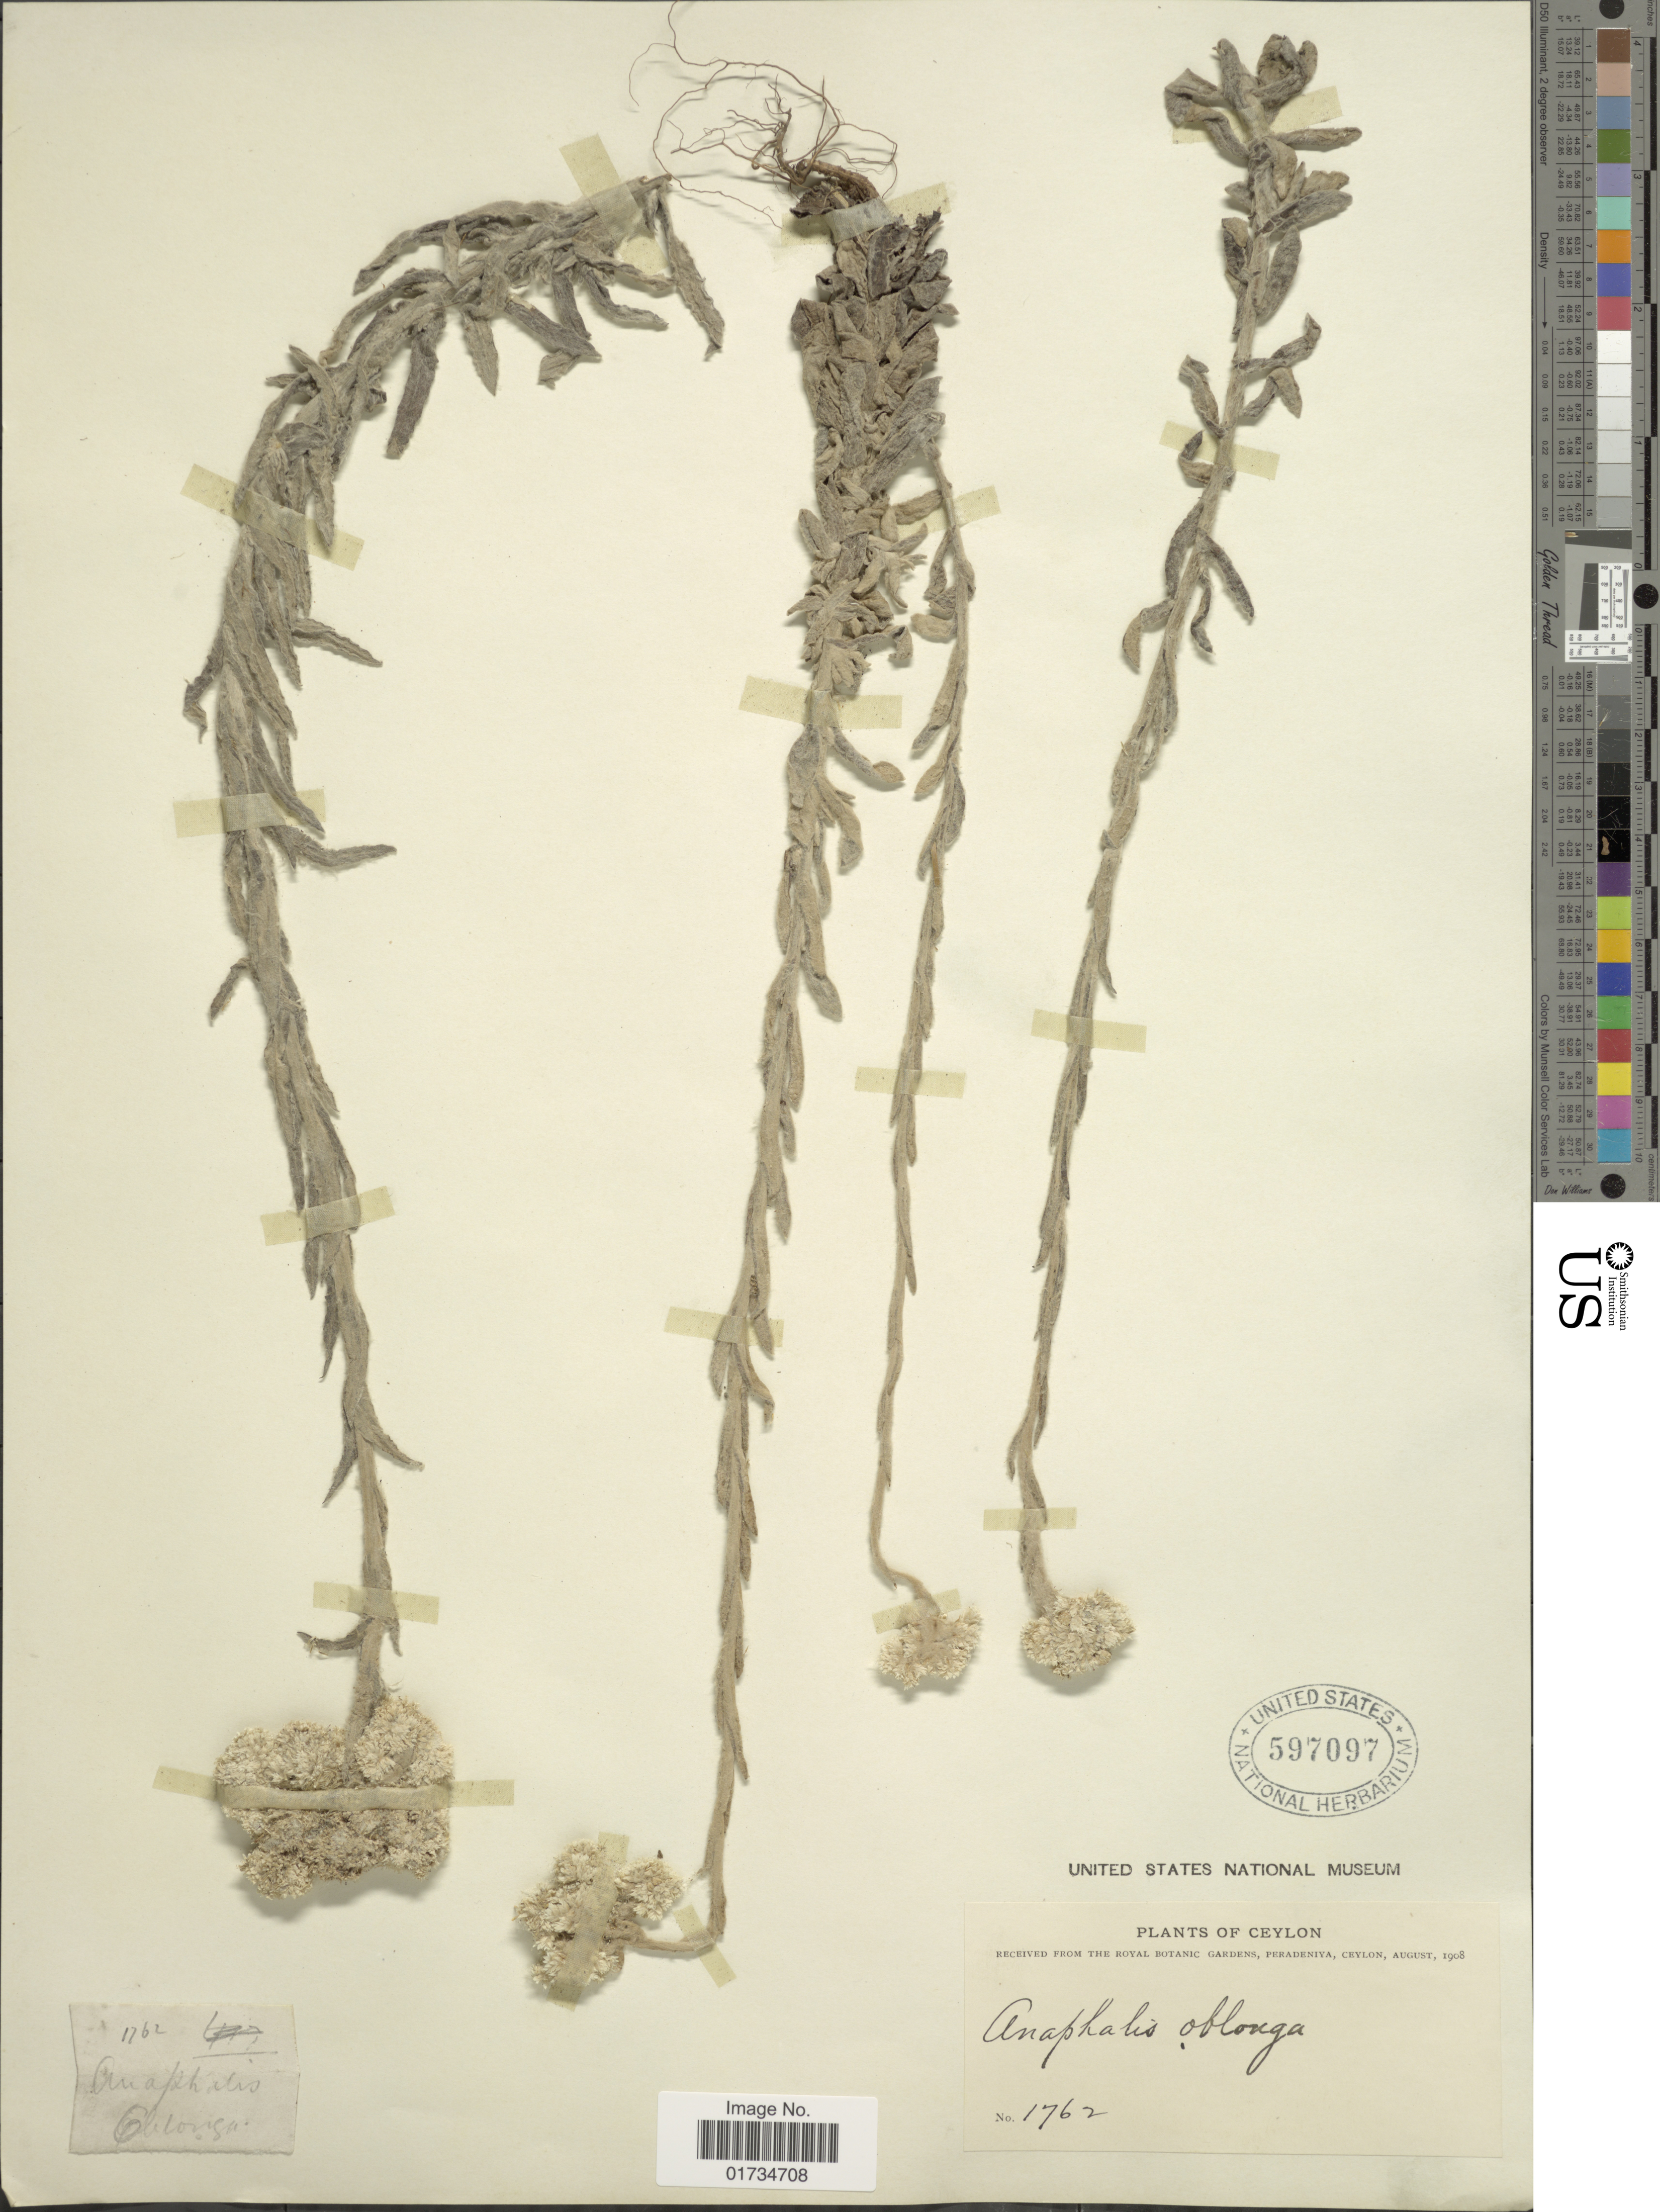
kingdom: Plantae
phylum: Tracheophyta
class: Magnoliopsida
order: Asterales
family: Asteraceae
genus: Anaphalis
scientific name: Anaphalis oblonga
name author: DC.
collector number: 1762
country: Sri Lanka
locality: Ceylon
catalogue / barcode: US 597097